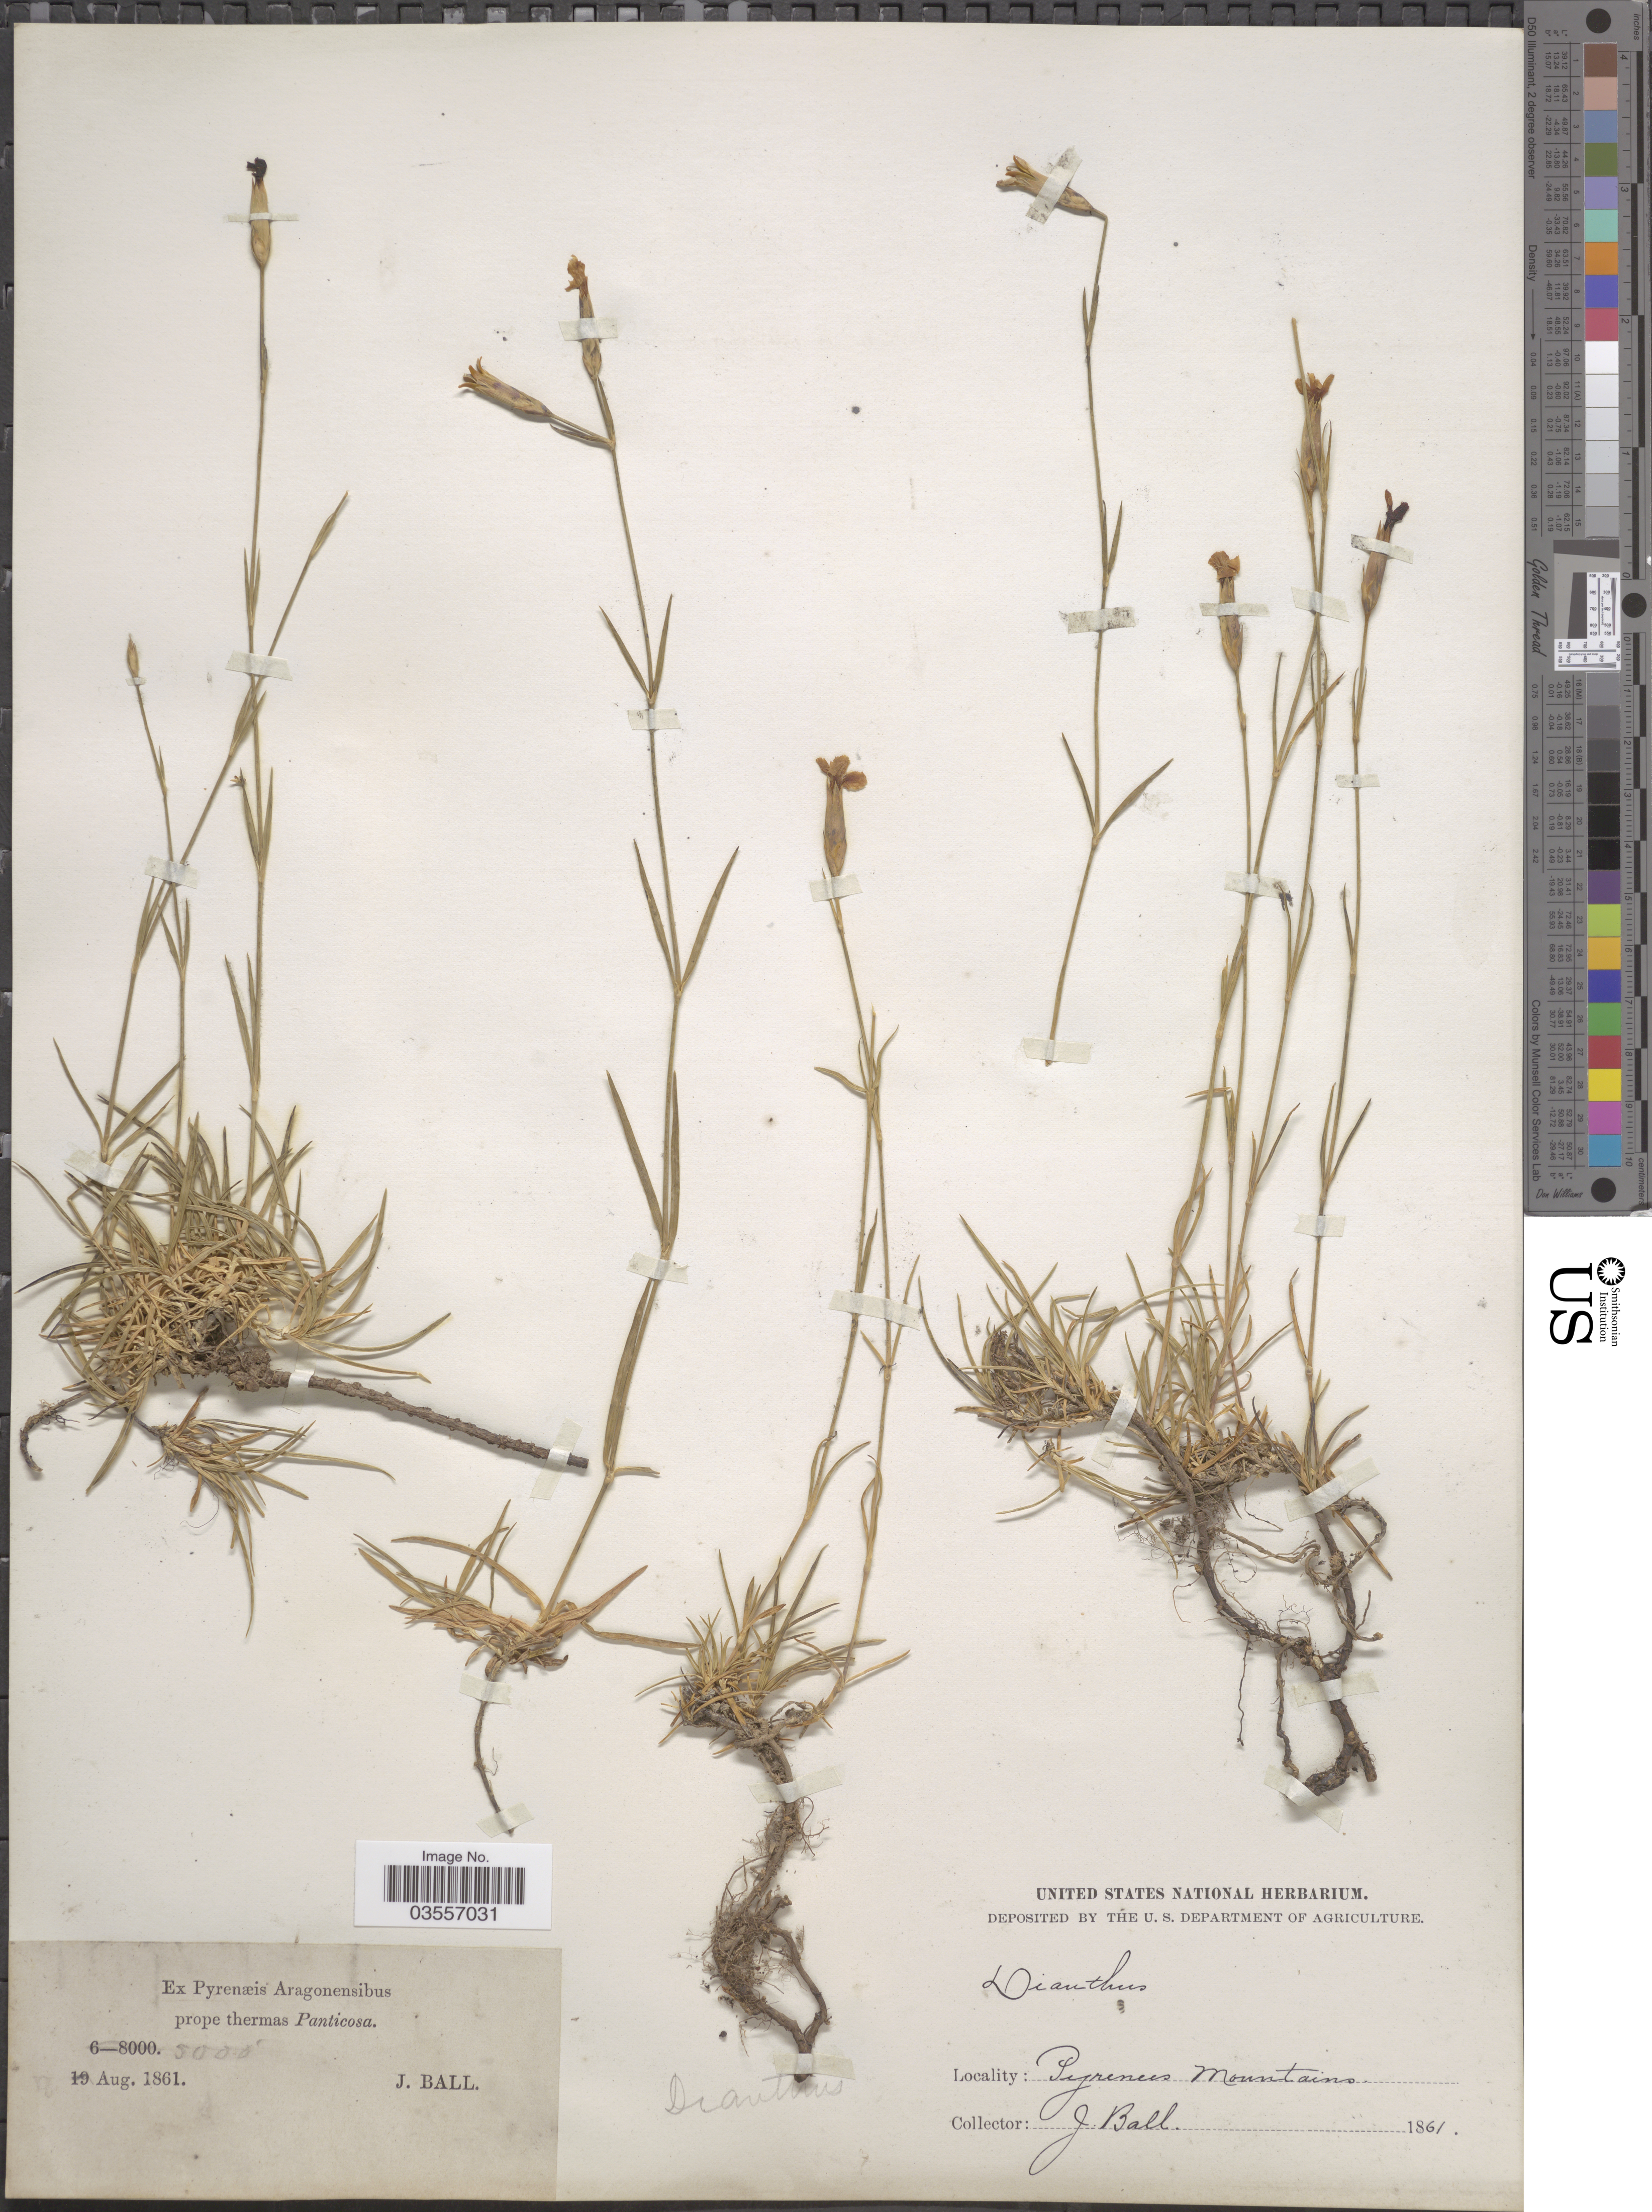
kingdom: Plantae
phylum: Tracheophyta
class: Magnoliopsida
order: Caryophyllales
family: Caryophyllaceae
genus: Dianthus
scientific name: Dianthus sp.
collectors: J. Ball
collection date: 1861-08-17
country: Spain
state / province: Aragón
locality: Ex Pyrenæorum Aragonensium prope thermas Panticosa. Pyrenees Mountains.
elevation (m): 1524